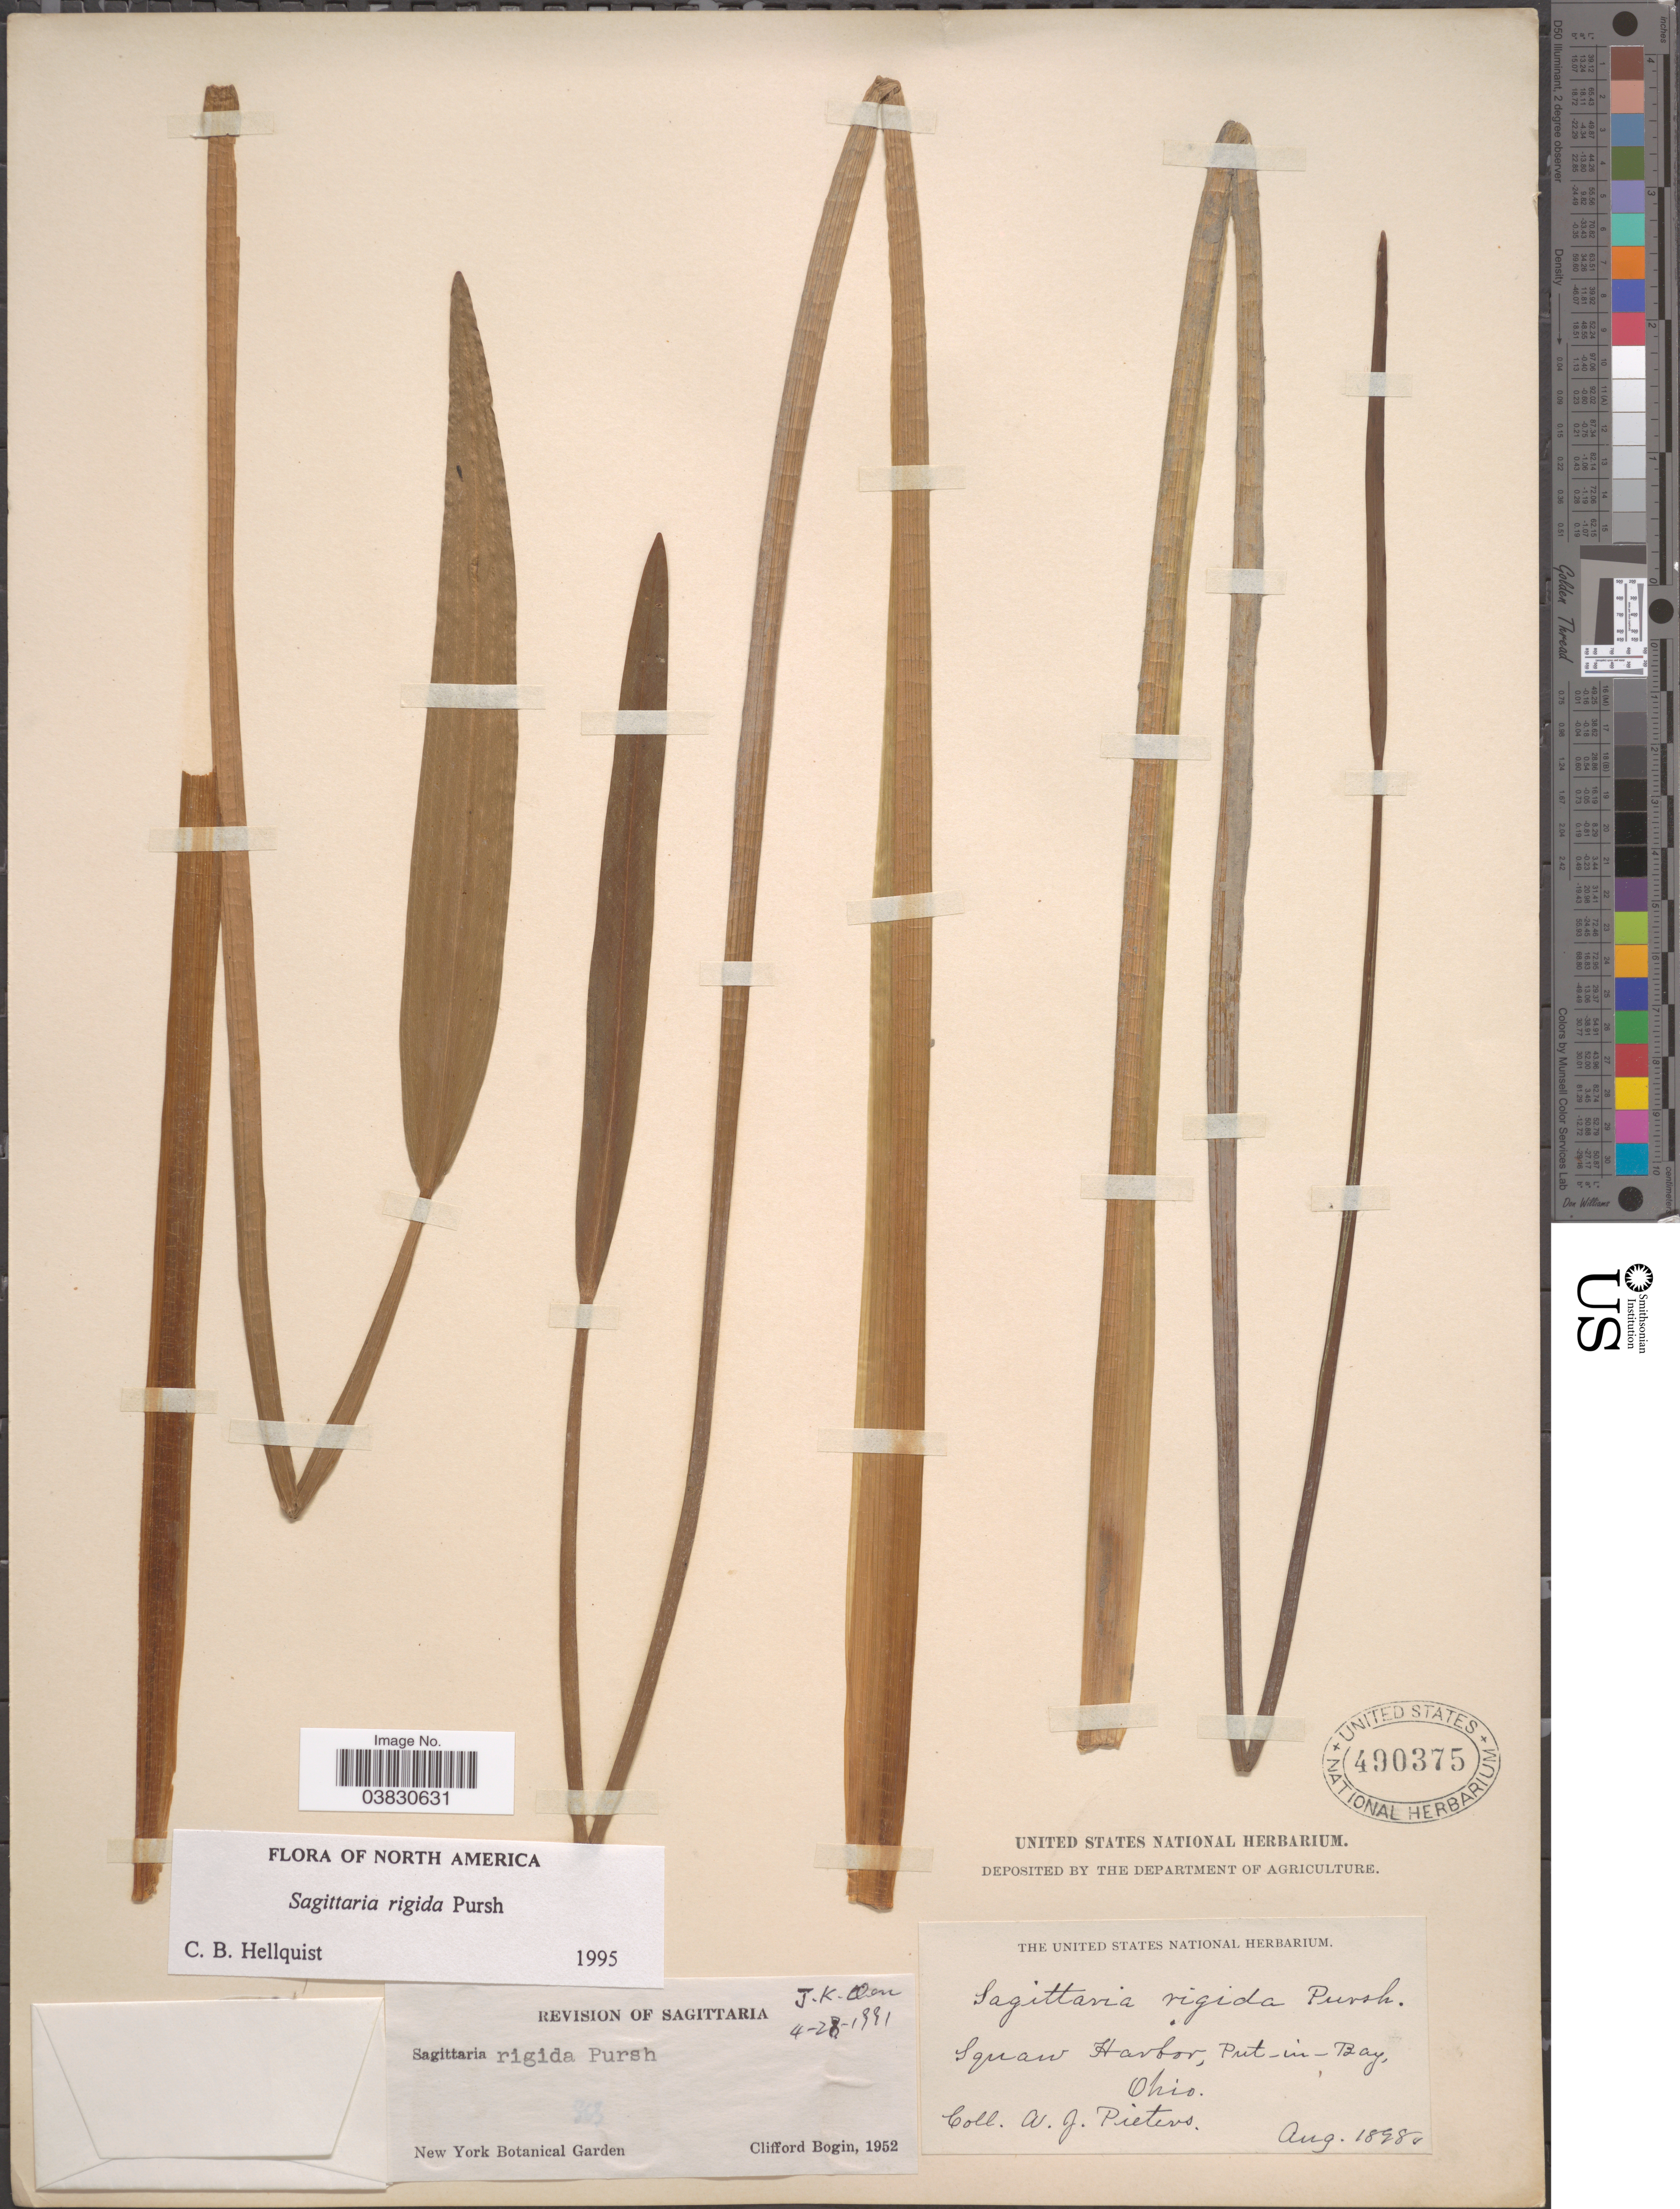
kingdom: Plantae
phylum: Tracheophyta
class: Liliopsida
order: Alismatales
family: Alismataceae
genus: Sagittaria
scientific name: Sagittaria rigida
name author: Pursh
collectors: A. Pieters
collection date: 1898-08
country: United States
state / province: Ohio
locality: Squaw Harbor, Put-in-Bay.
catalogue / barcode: US 490375